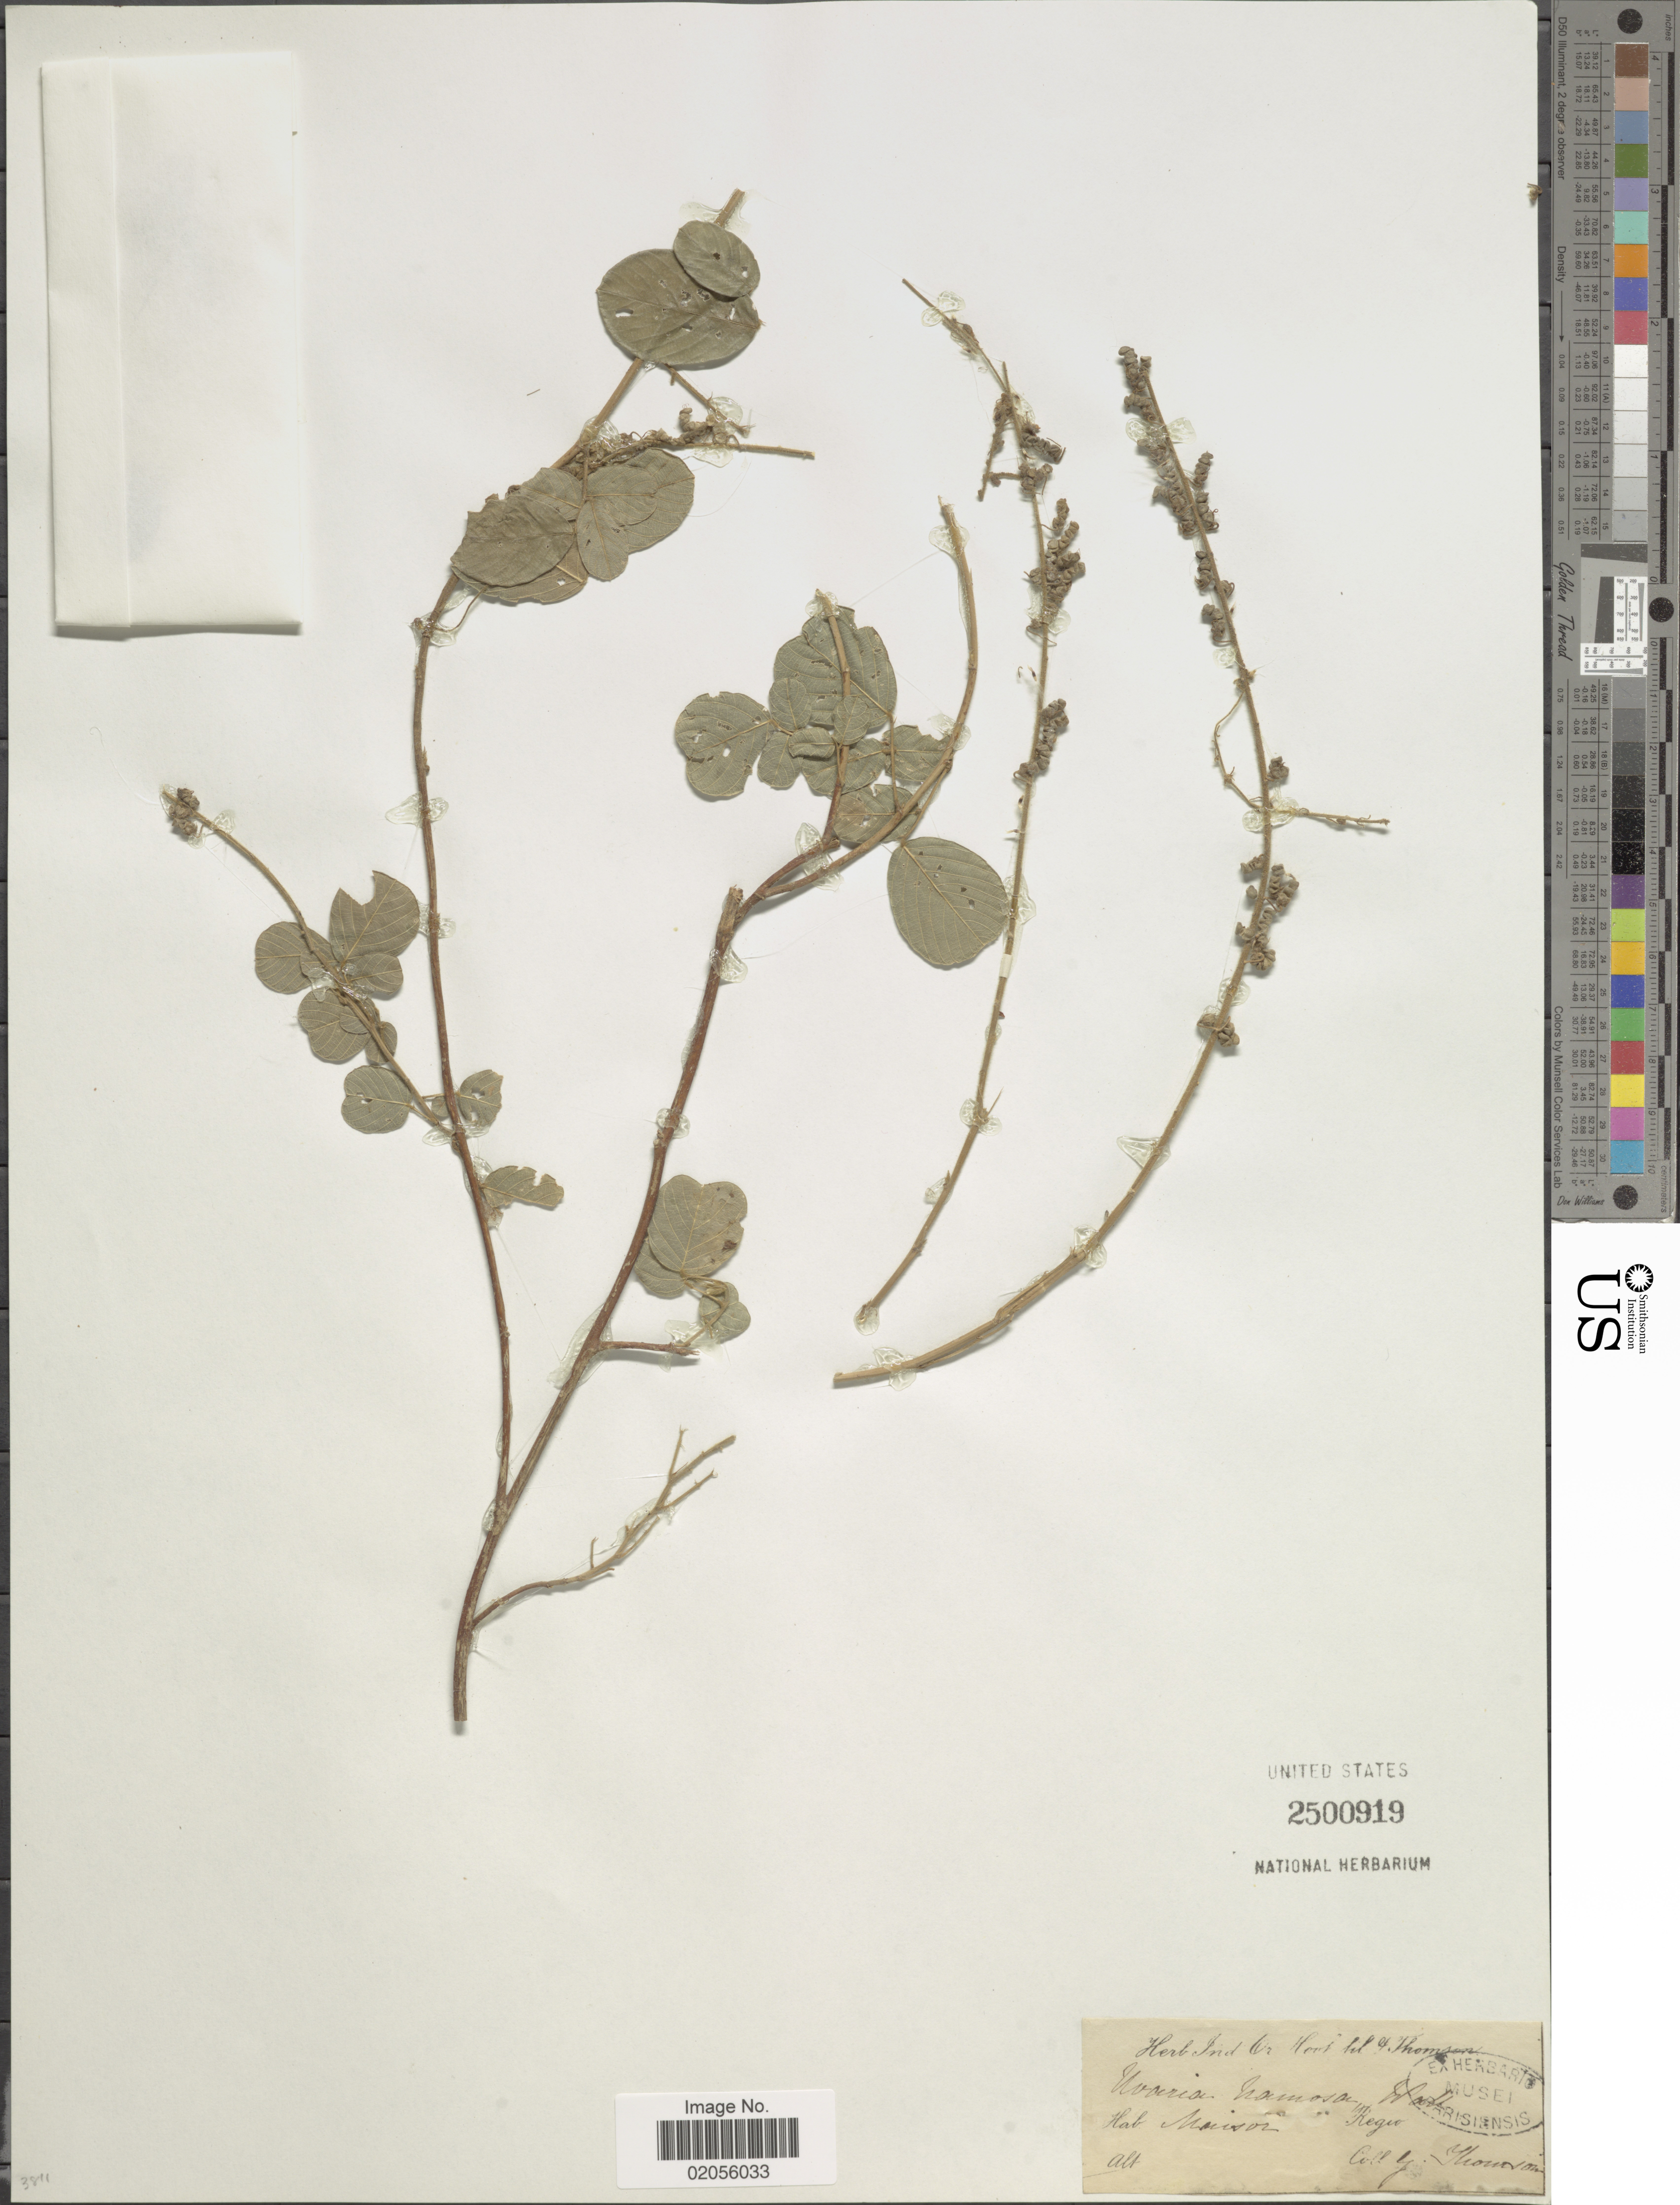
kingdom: Plantae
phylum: Tracheophyta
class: Magnoliopsida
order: Fabales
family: Fabaceae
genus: Uraria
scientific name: Uraria rufescens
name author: (DC.) Schindl.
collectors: G. Thomson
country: India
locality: Maisor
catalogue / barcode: US 2500919